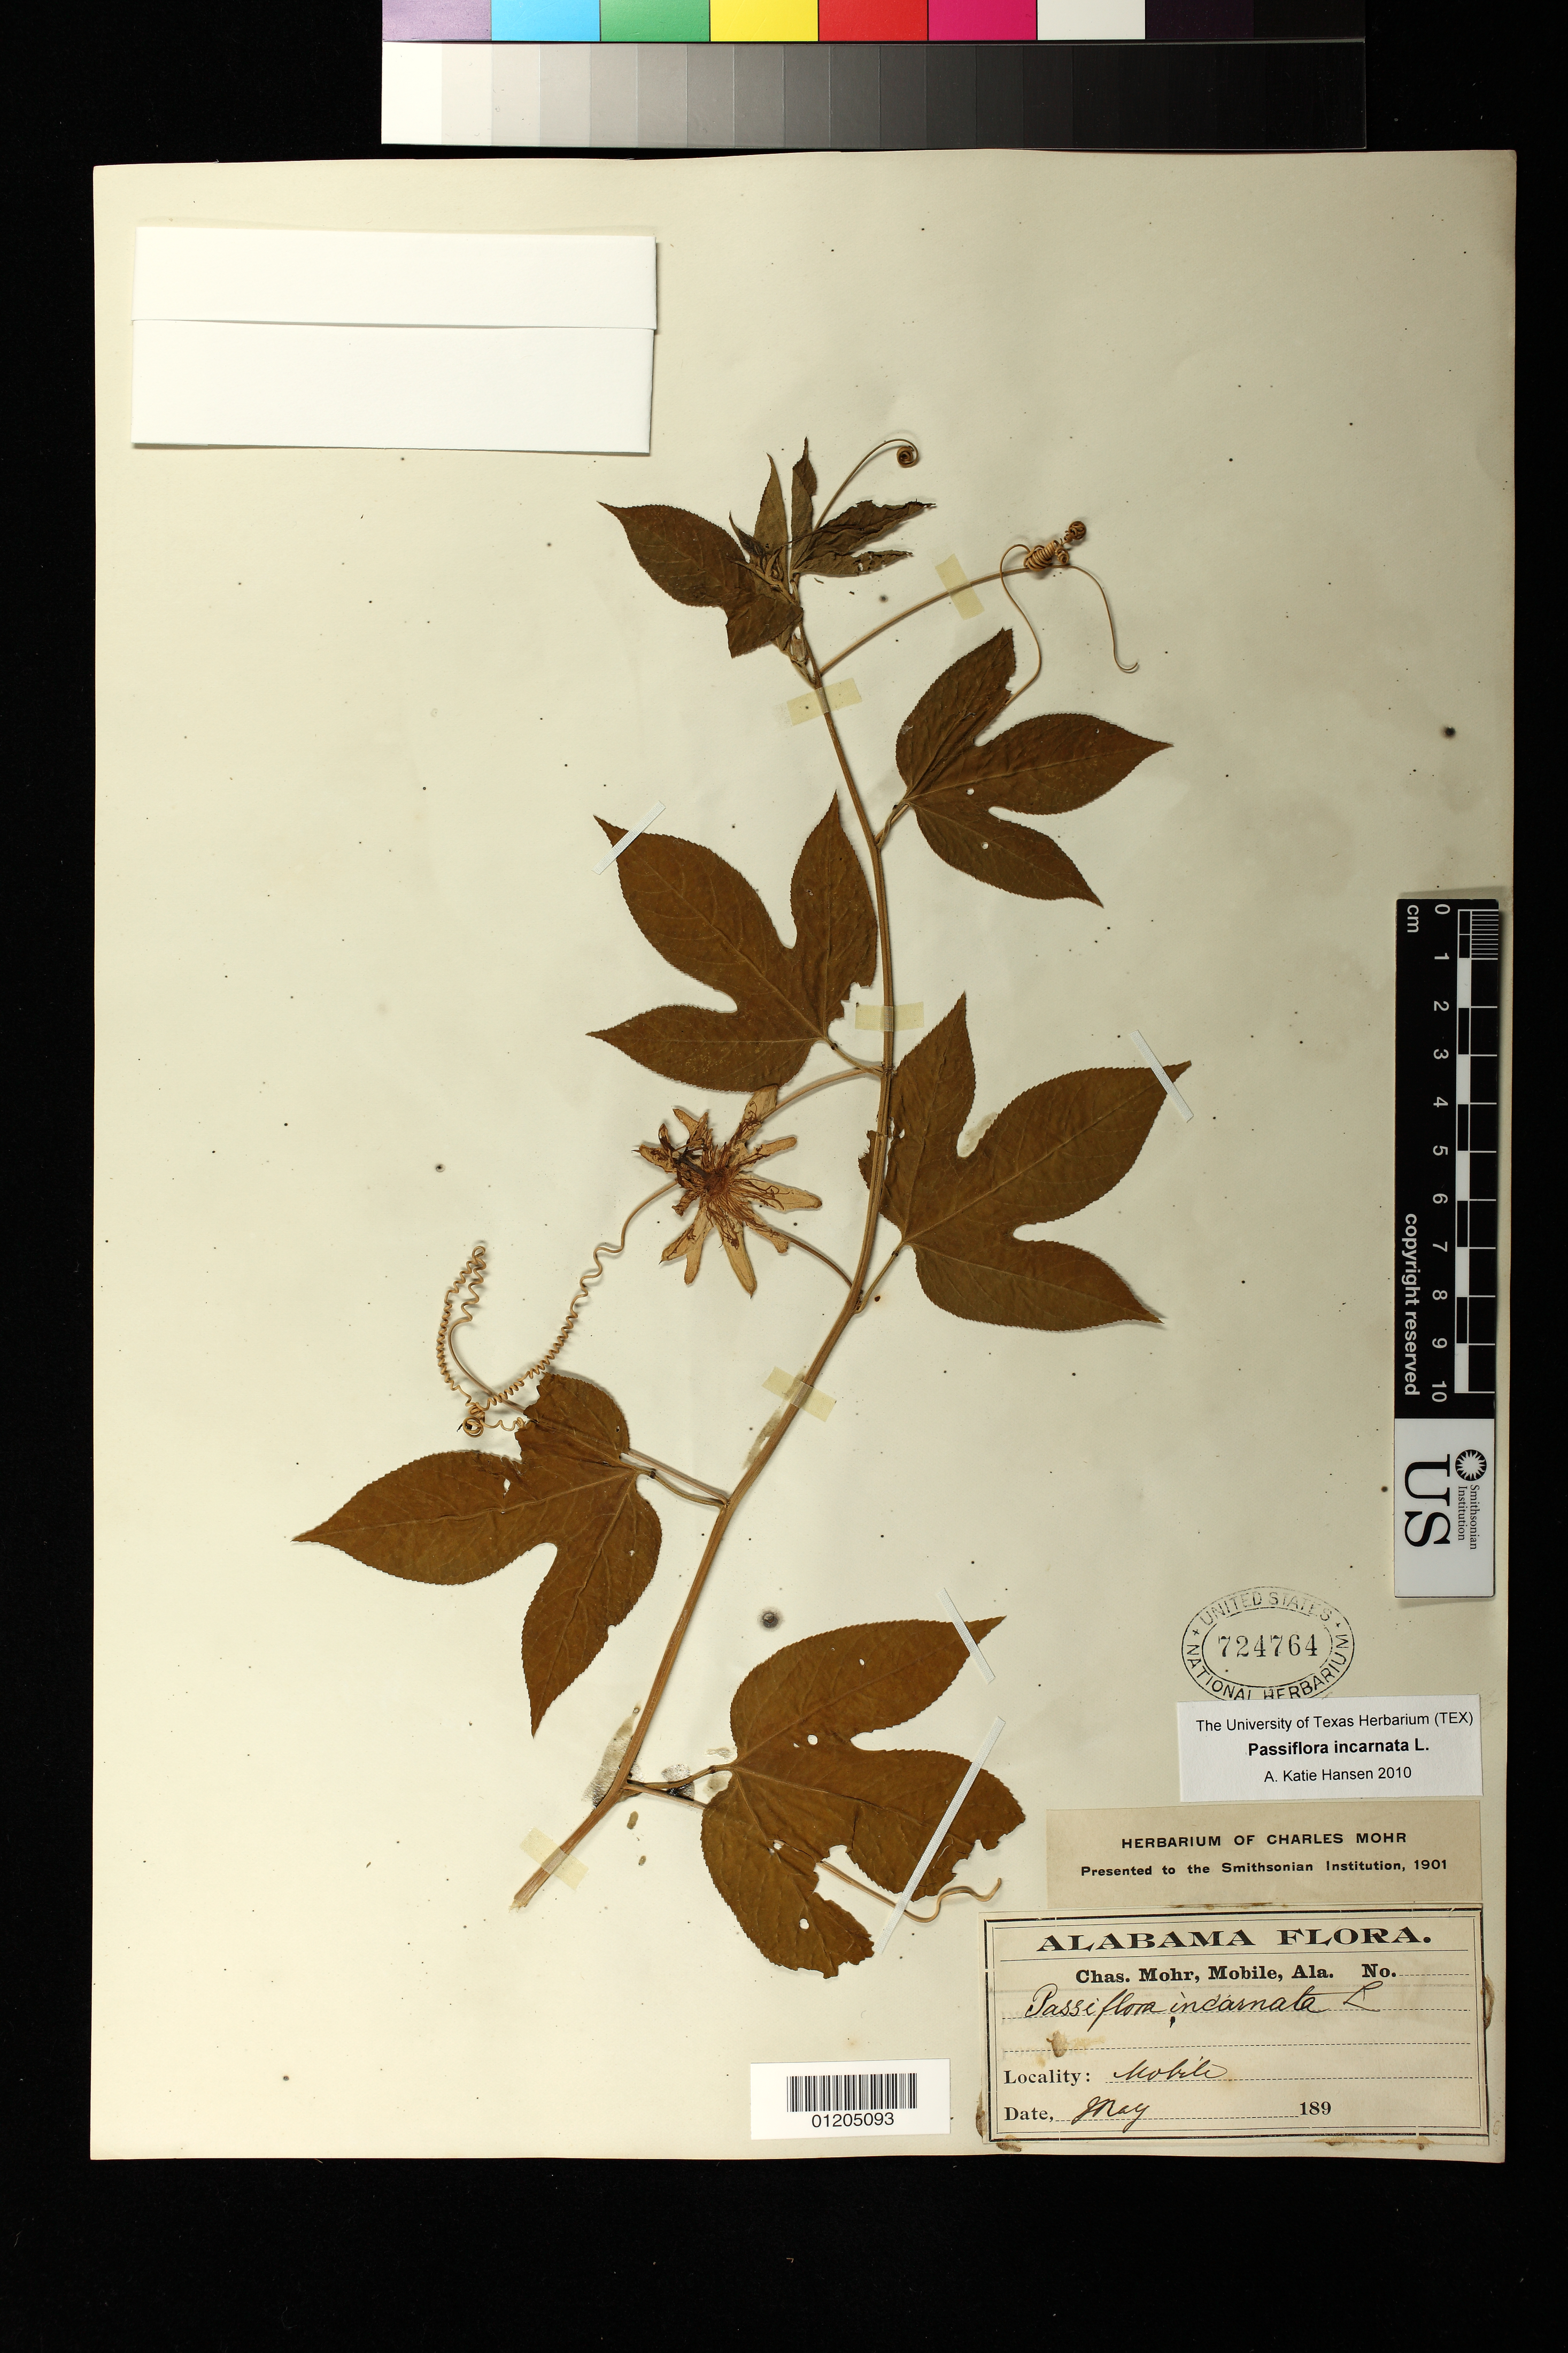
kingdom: Plantae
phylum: Tracheophyta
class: Magnoliopsida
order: Malpighiales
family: Passifloraceae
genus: Passiflora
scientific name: Passiflora incarnata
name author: L.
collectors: C. T. Mohr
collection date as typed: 05 Apr 1883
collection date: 1883-04-05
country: United States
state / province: Alabama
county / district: Mobile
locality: Mobile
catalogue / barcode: US 724764